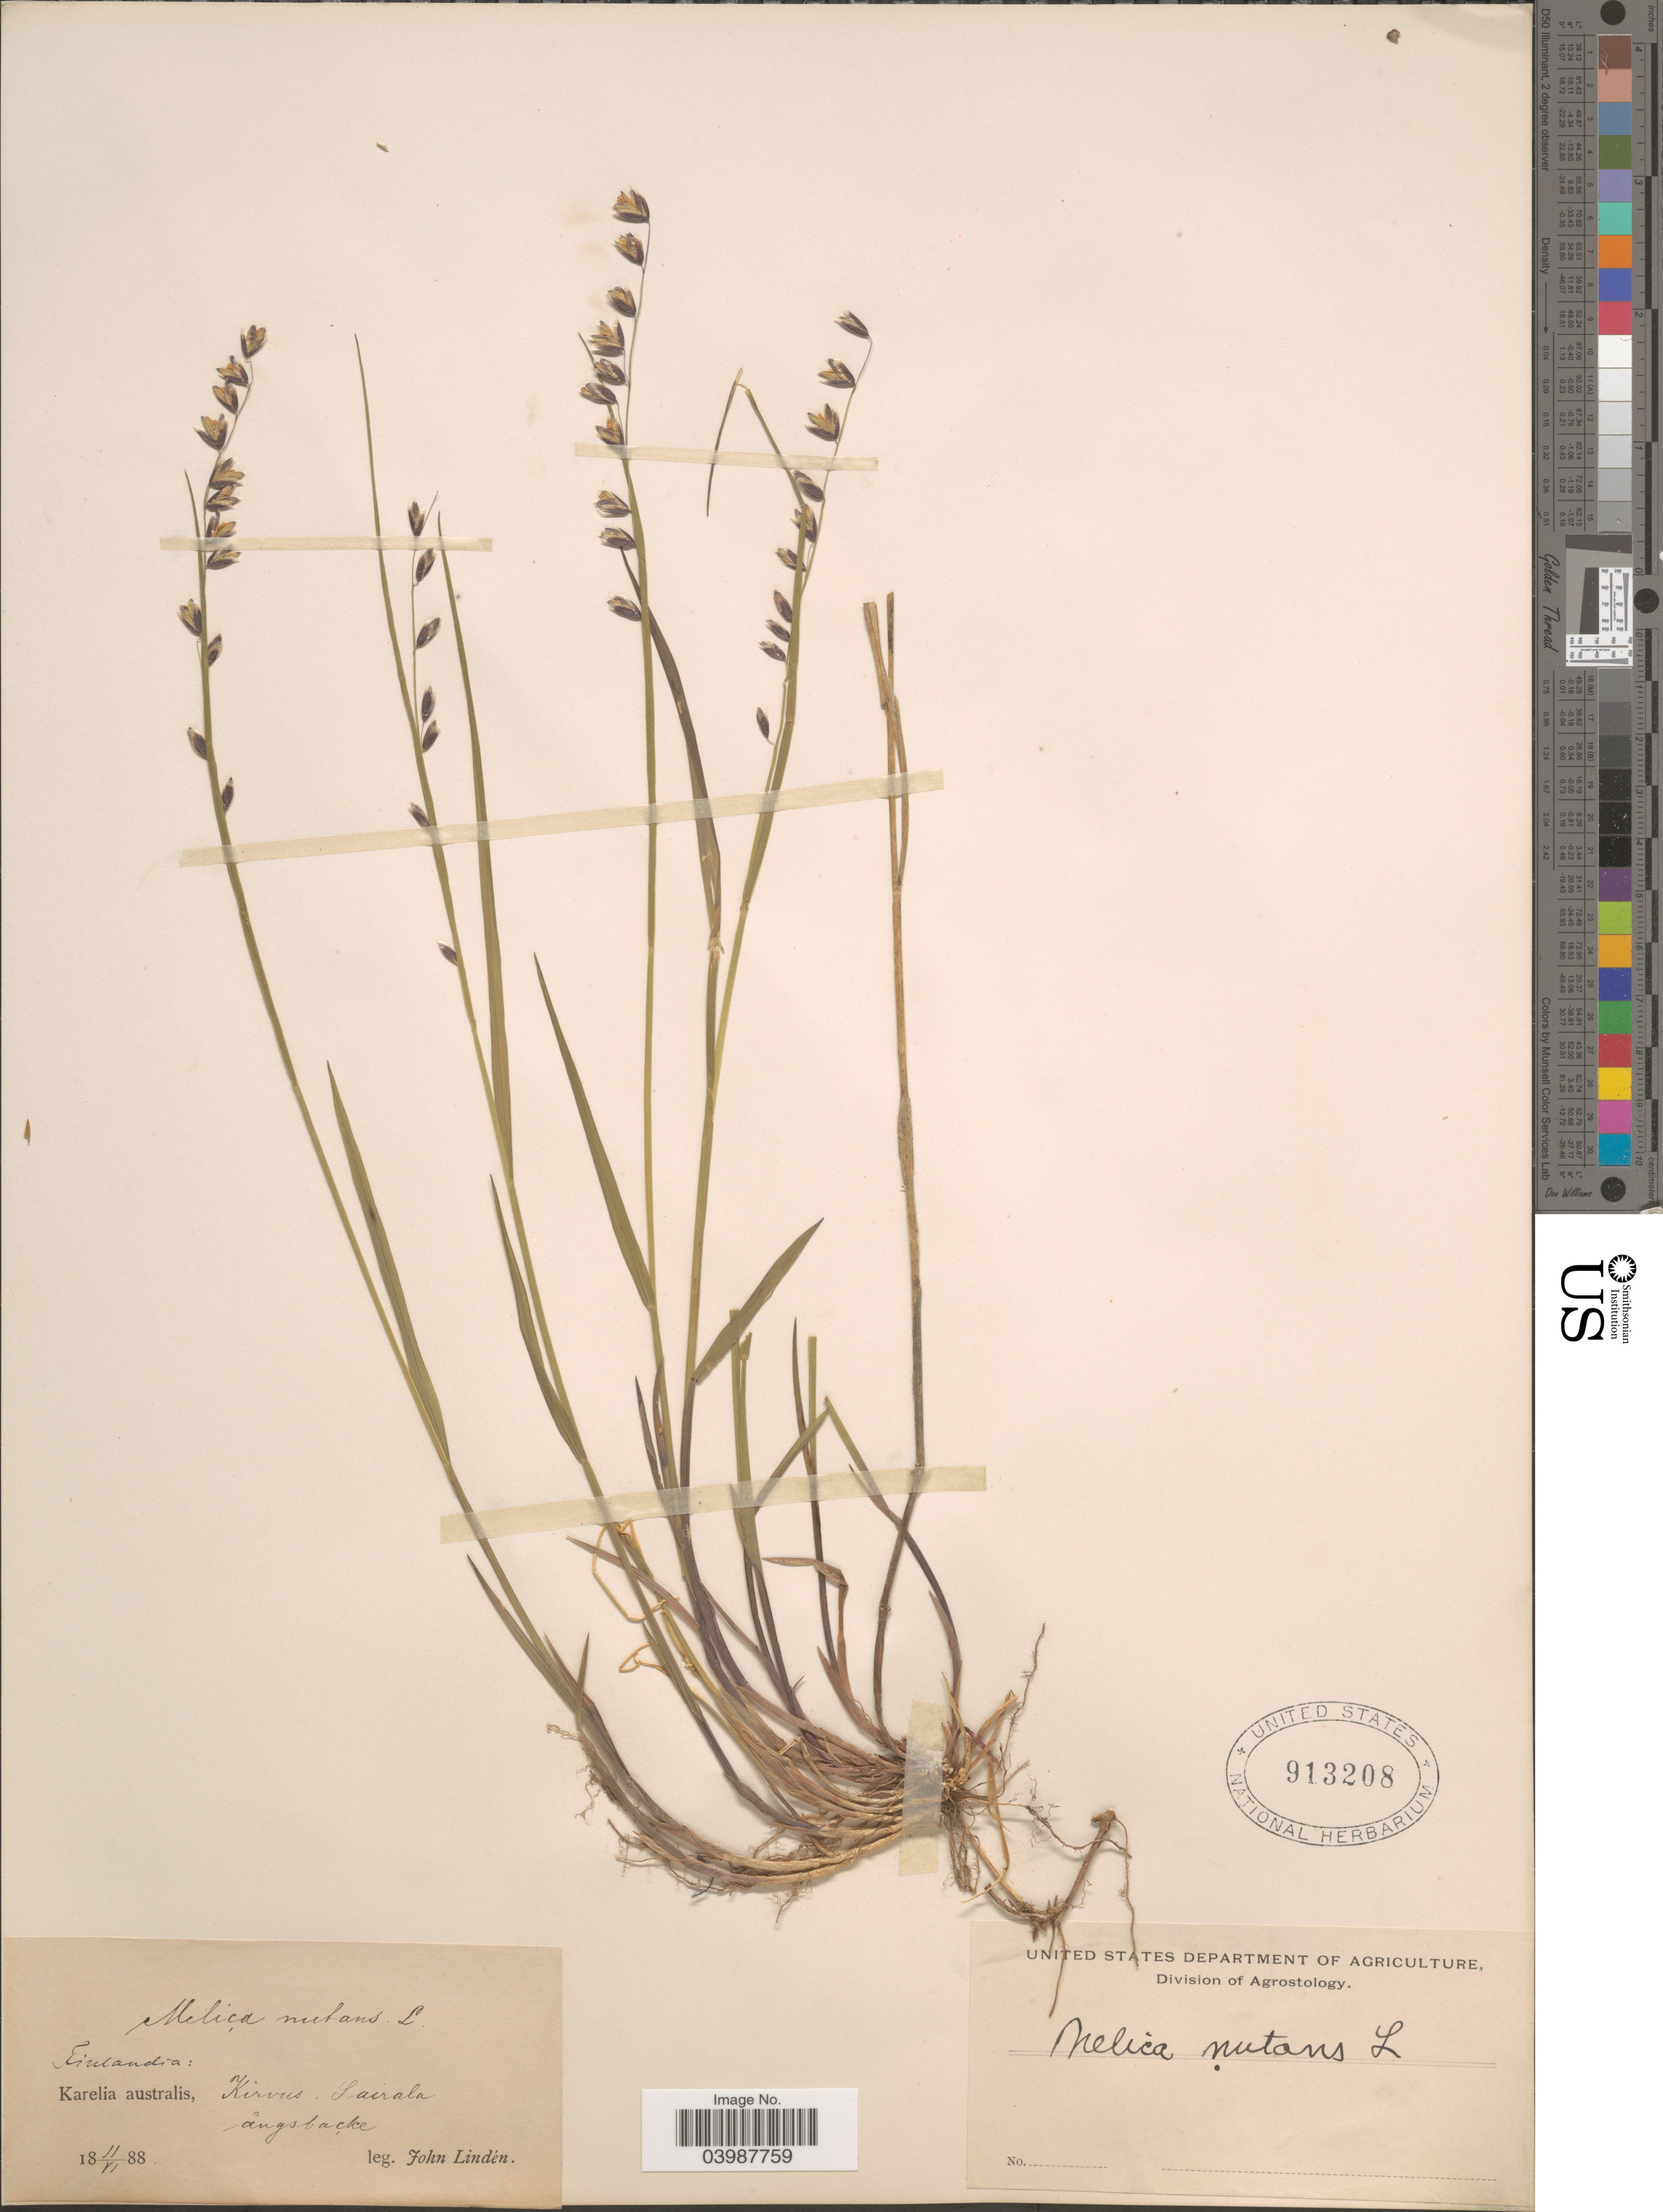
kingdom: Plantae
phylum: Tracheophyta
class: Liliopsida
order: Poales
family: Poaceae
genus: Melica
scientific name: Melica nutans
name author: L.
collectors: J. Linden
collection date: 1888-06-11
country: Russian Federation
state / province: Karelia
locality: Karelia australis, Kirvus. Sairala.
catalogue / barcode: US 913208